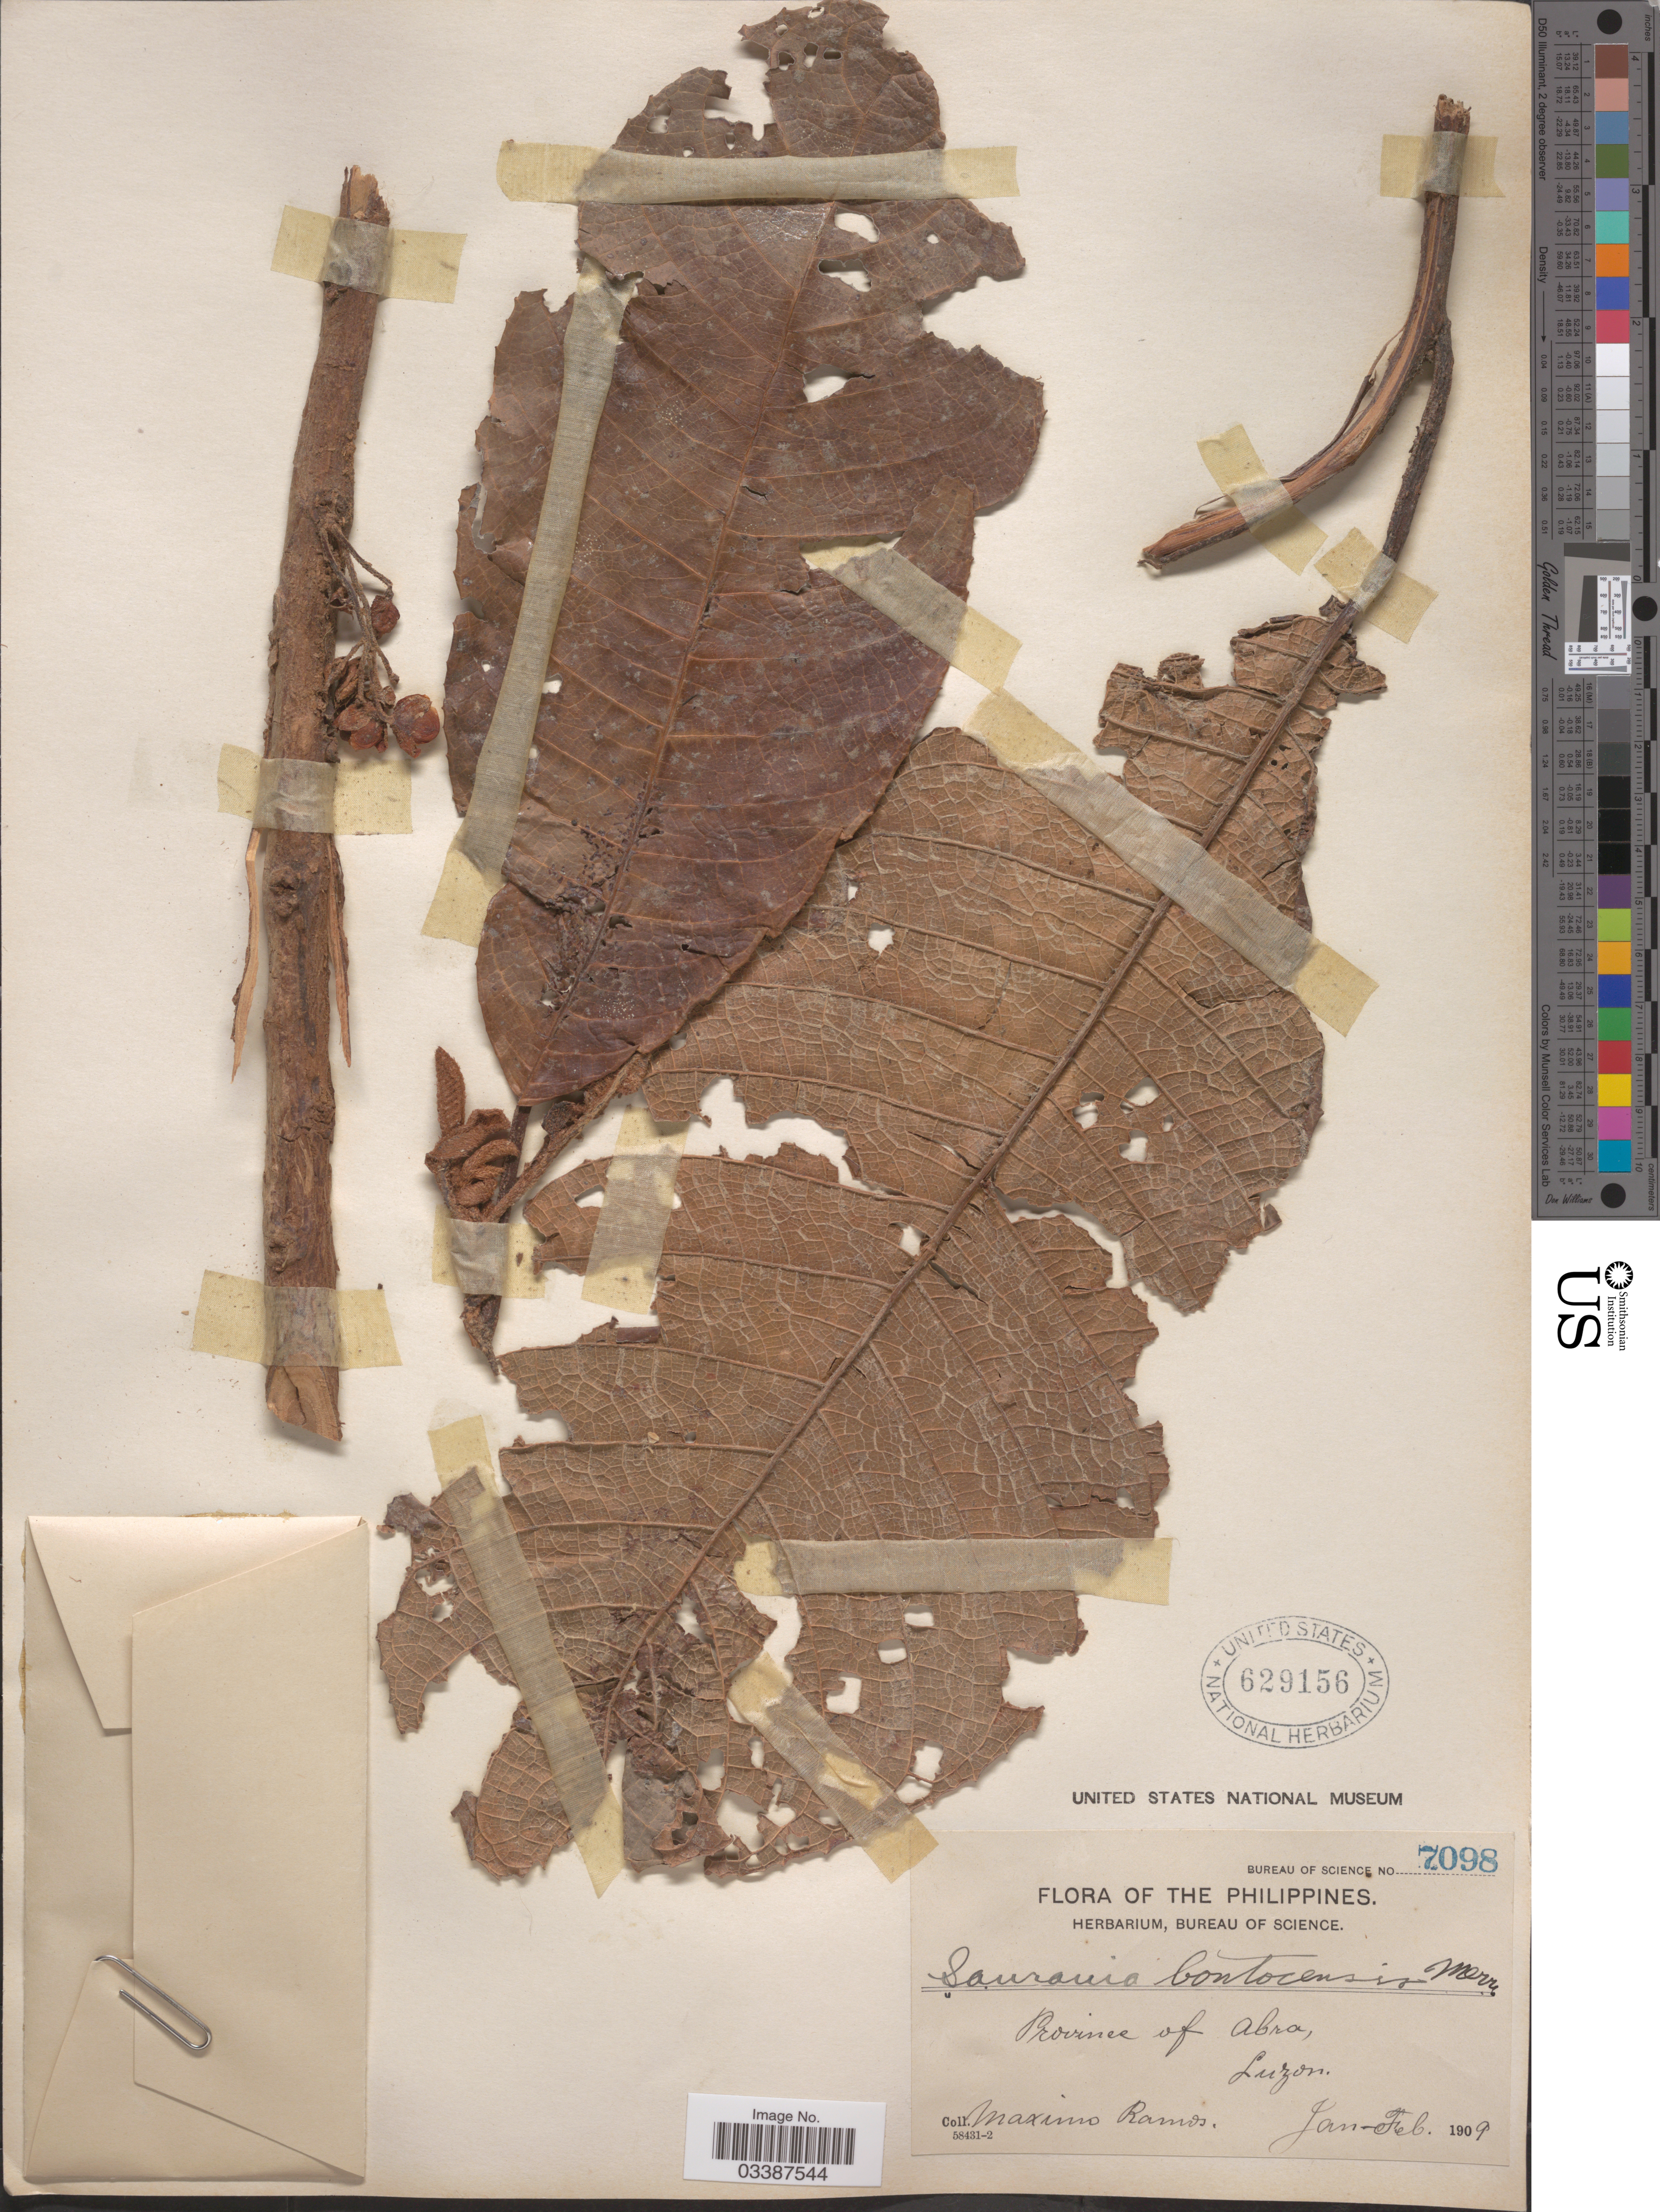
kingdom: Plantae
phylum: Tracheophyta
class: Magnoliopsida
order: Ericales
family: Actinidiaceae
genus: Saurauia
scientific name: Saurauia bontocensis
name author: Merr.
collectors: M. Ramos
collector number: Bureau of Science 7098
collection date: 1909-01/1909-02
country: Philippines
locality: Province of Abra, Luzon.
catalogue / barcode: US 629156